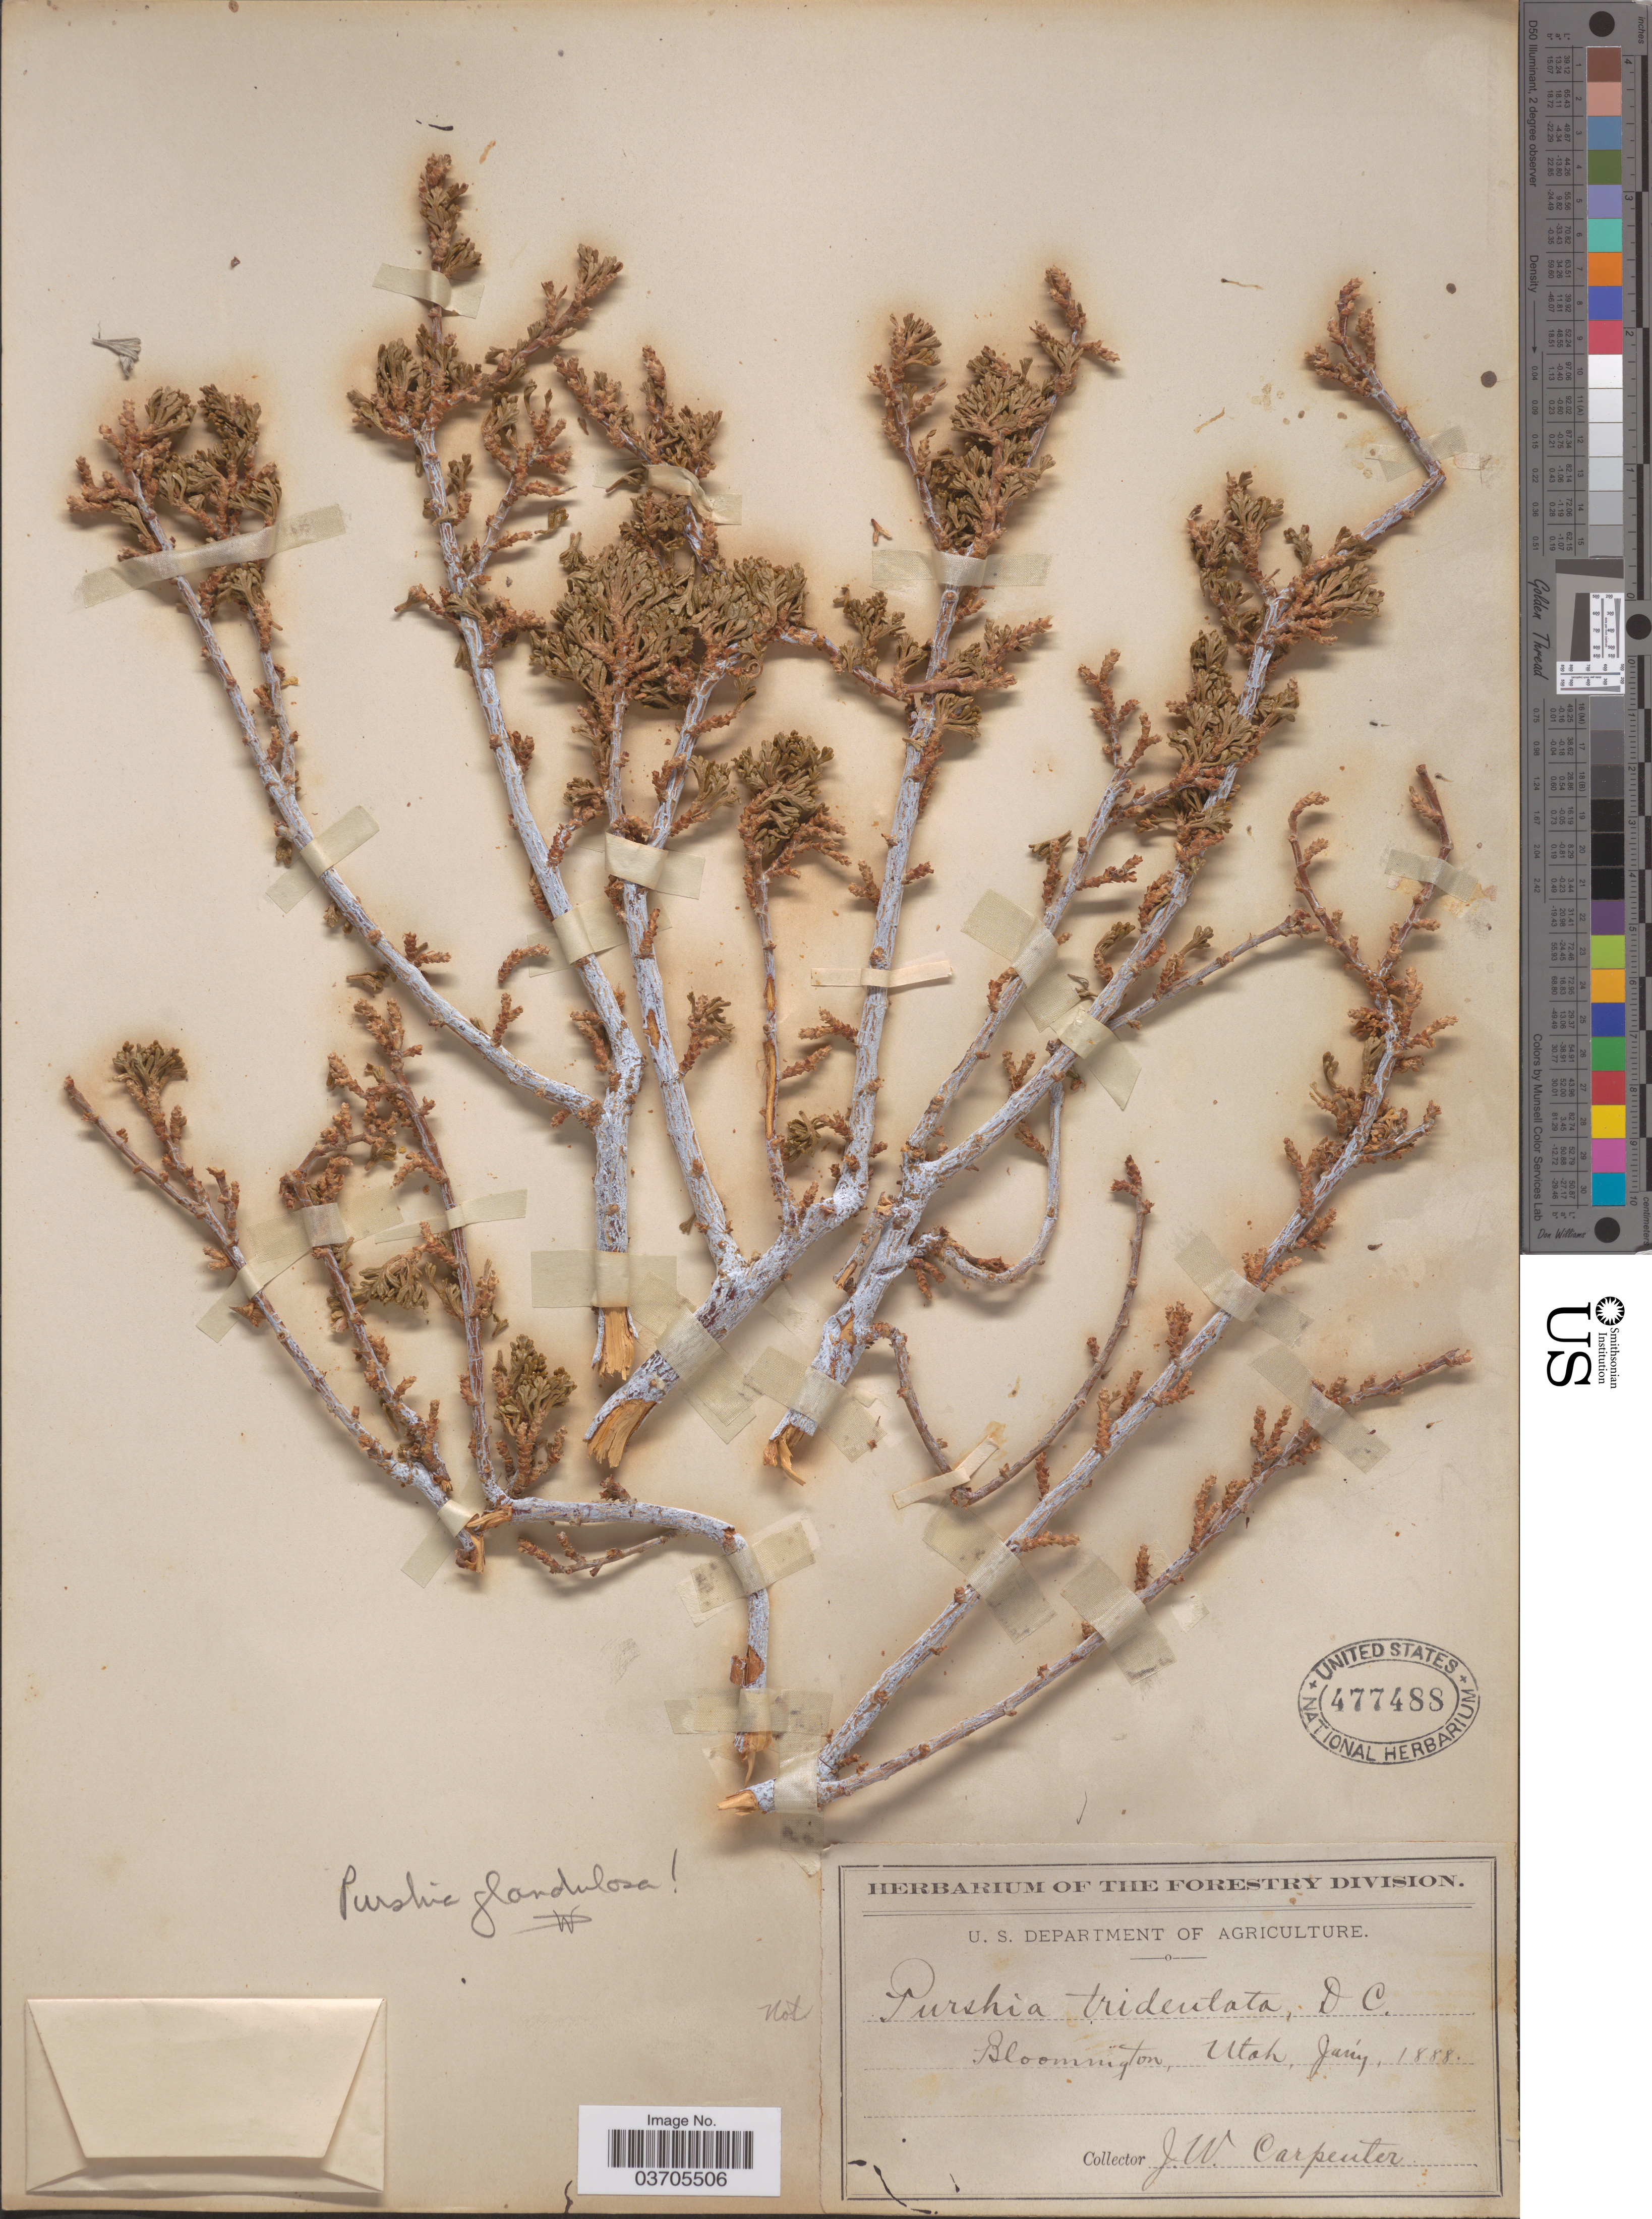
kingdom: Plantae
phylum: Tracheophyta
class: Magnoliopsida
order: Rosales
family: Rosaceae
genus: Purshia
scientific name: Purshia glandulosa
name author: Curran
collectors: J. Carpenter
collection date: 1888-01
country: United States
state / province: Utah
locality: Bloomington.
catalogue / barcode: US 477488